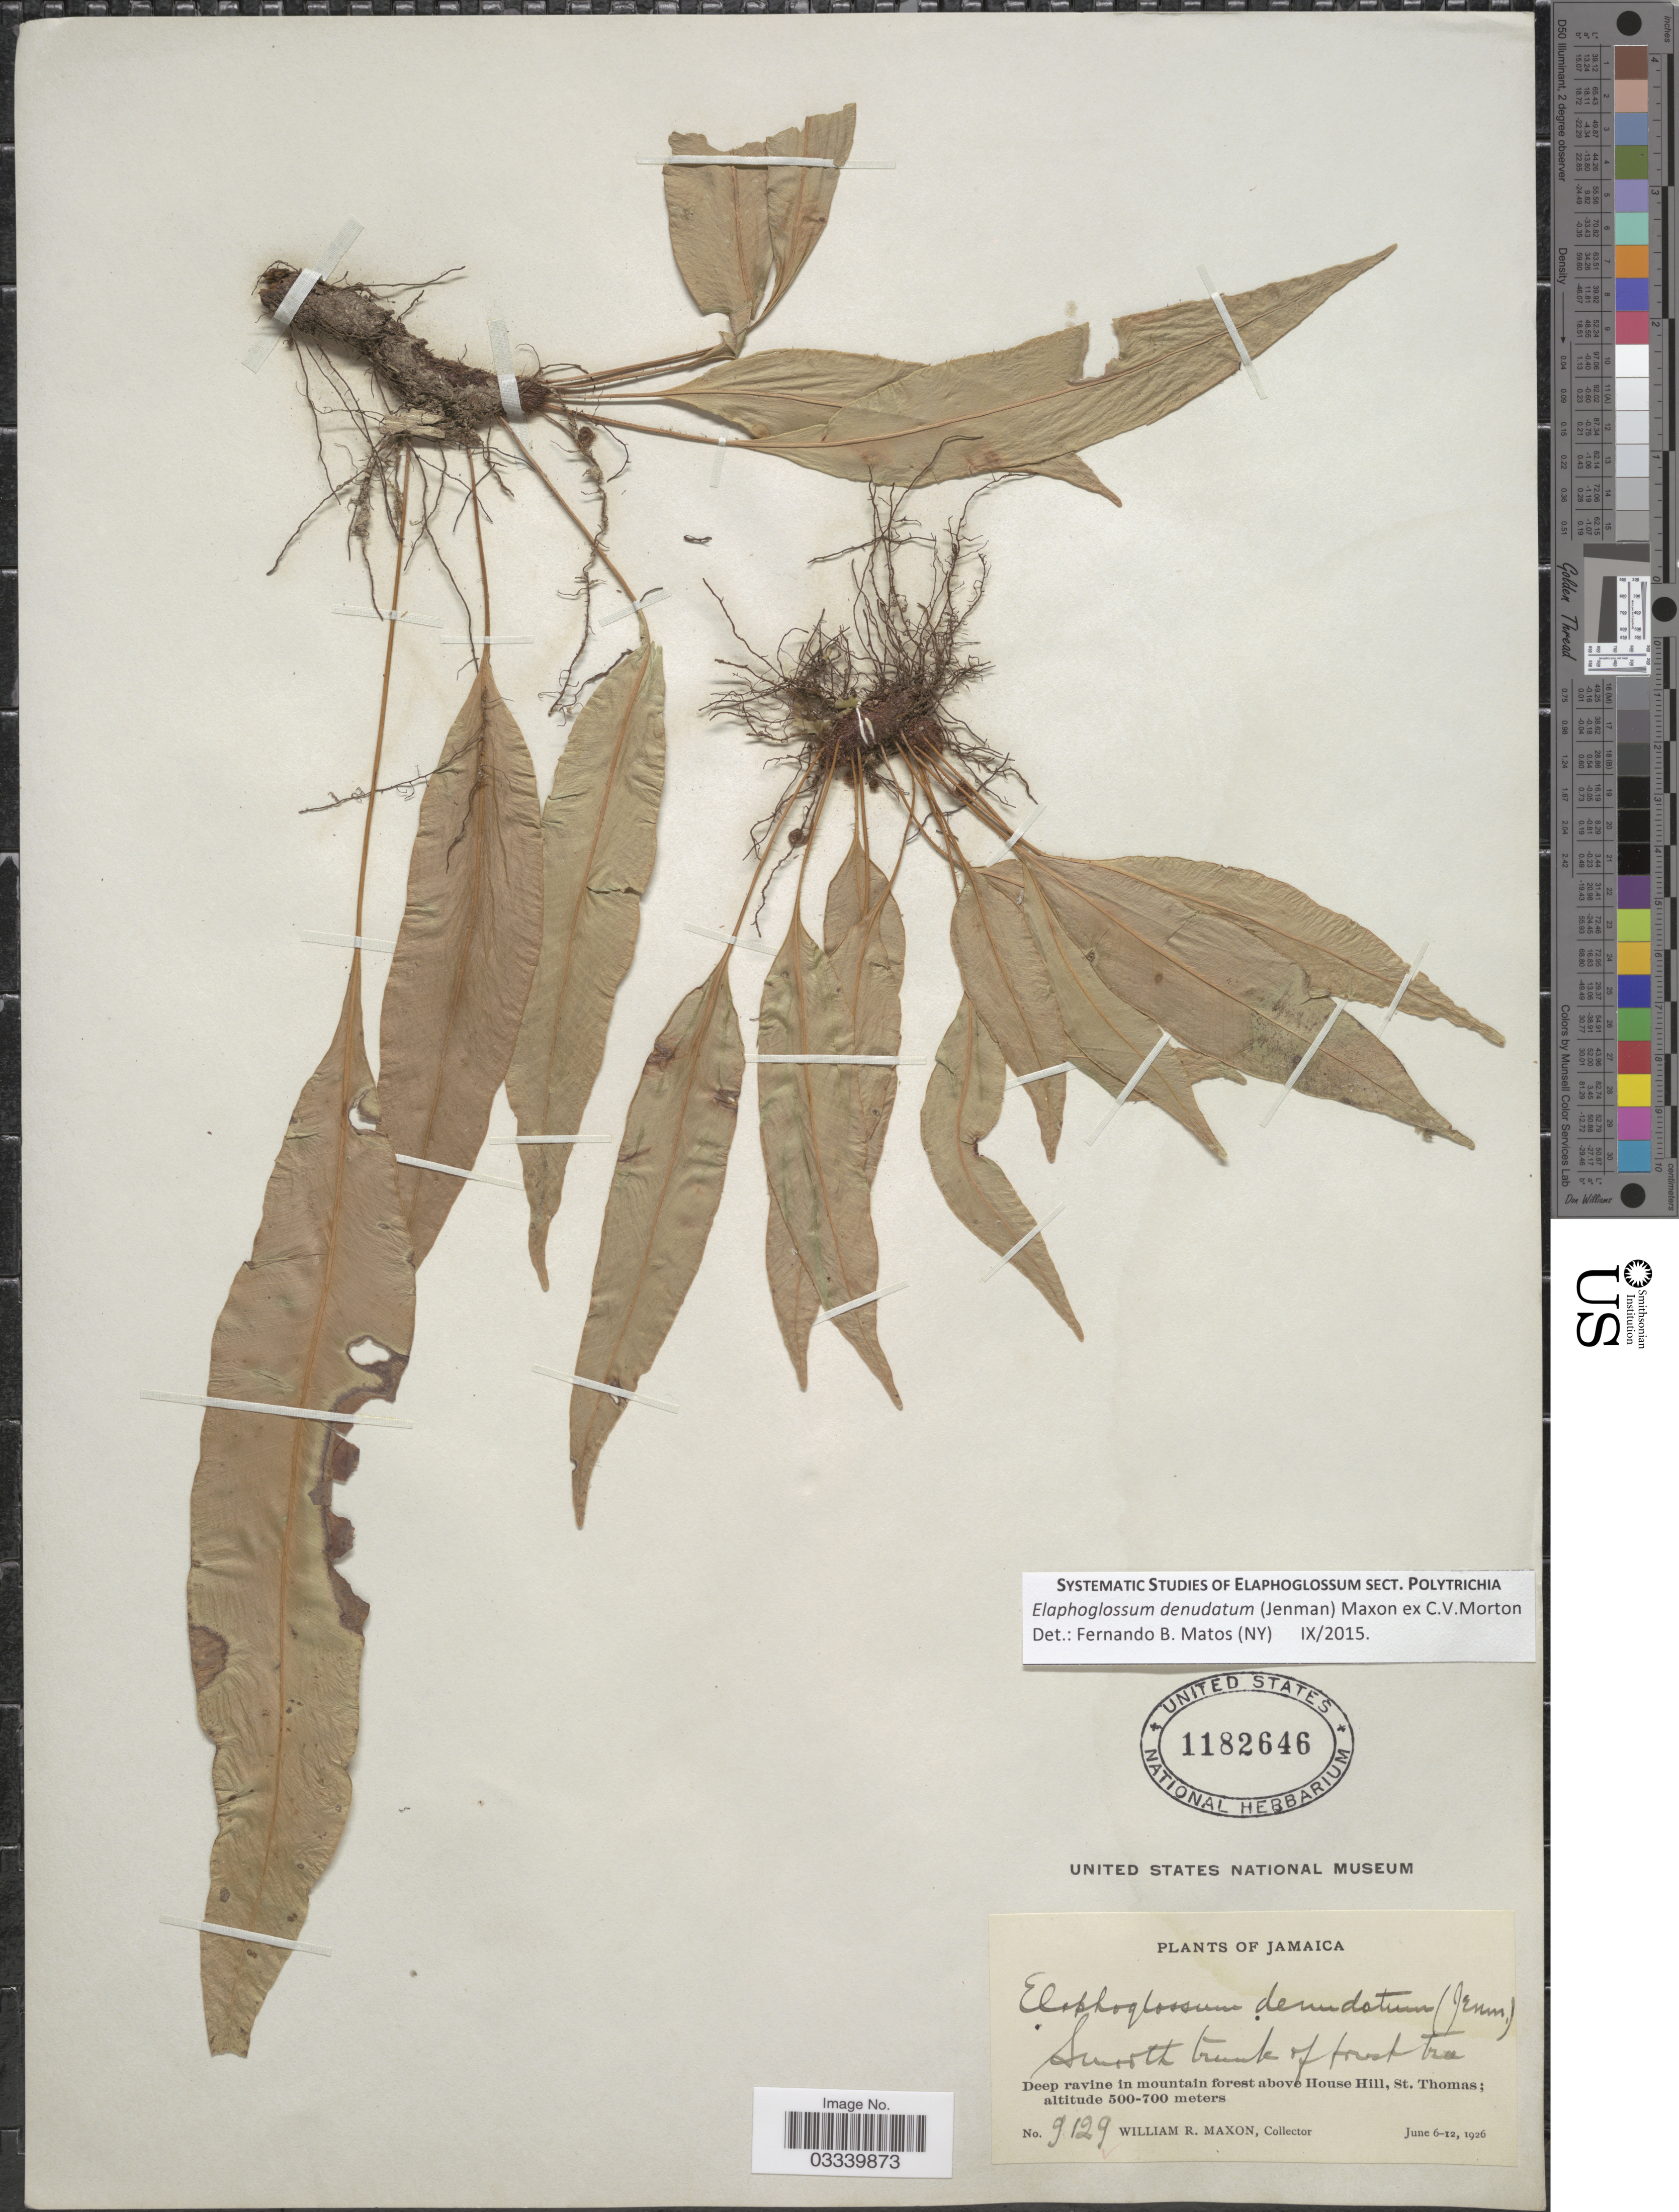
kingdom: Plantae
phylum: Tracheophyta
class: Polypodiopsida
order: Polypodiales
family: Dryopteridaceae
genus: Elaphoglossum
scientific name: Elaphoglossum denudatum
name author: (Jenman) Maxon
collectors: W. R. Maxon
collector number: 9129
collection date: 1926-06-06/1926-06-12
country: Jamaica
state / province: Saint Thomas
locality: Deep ravine in mountain forest above House Hill, St. Thomas.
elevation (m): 500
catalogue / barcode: US 1182646